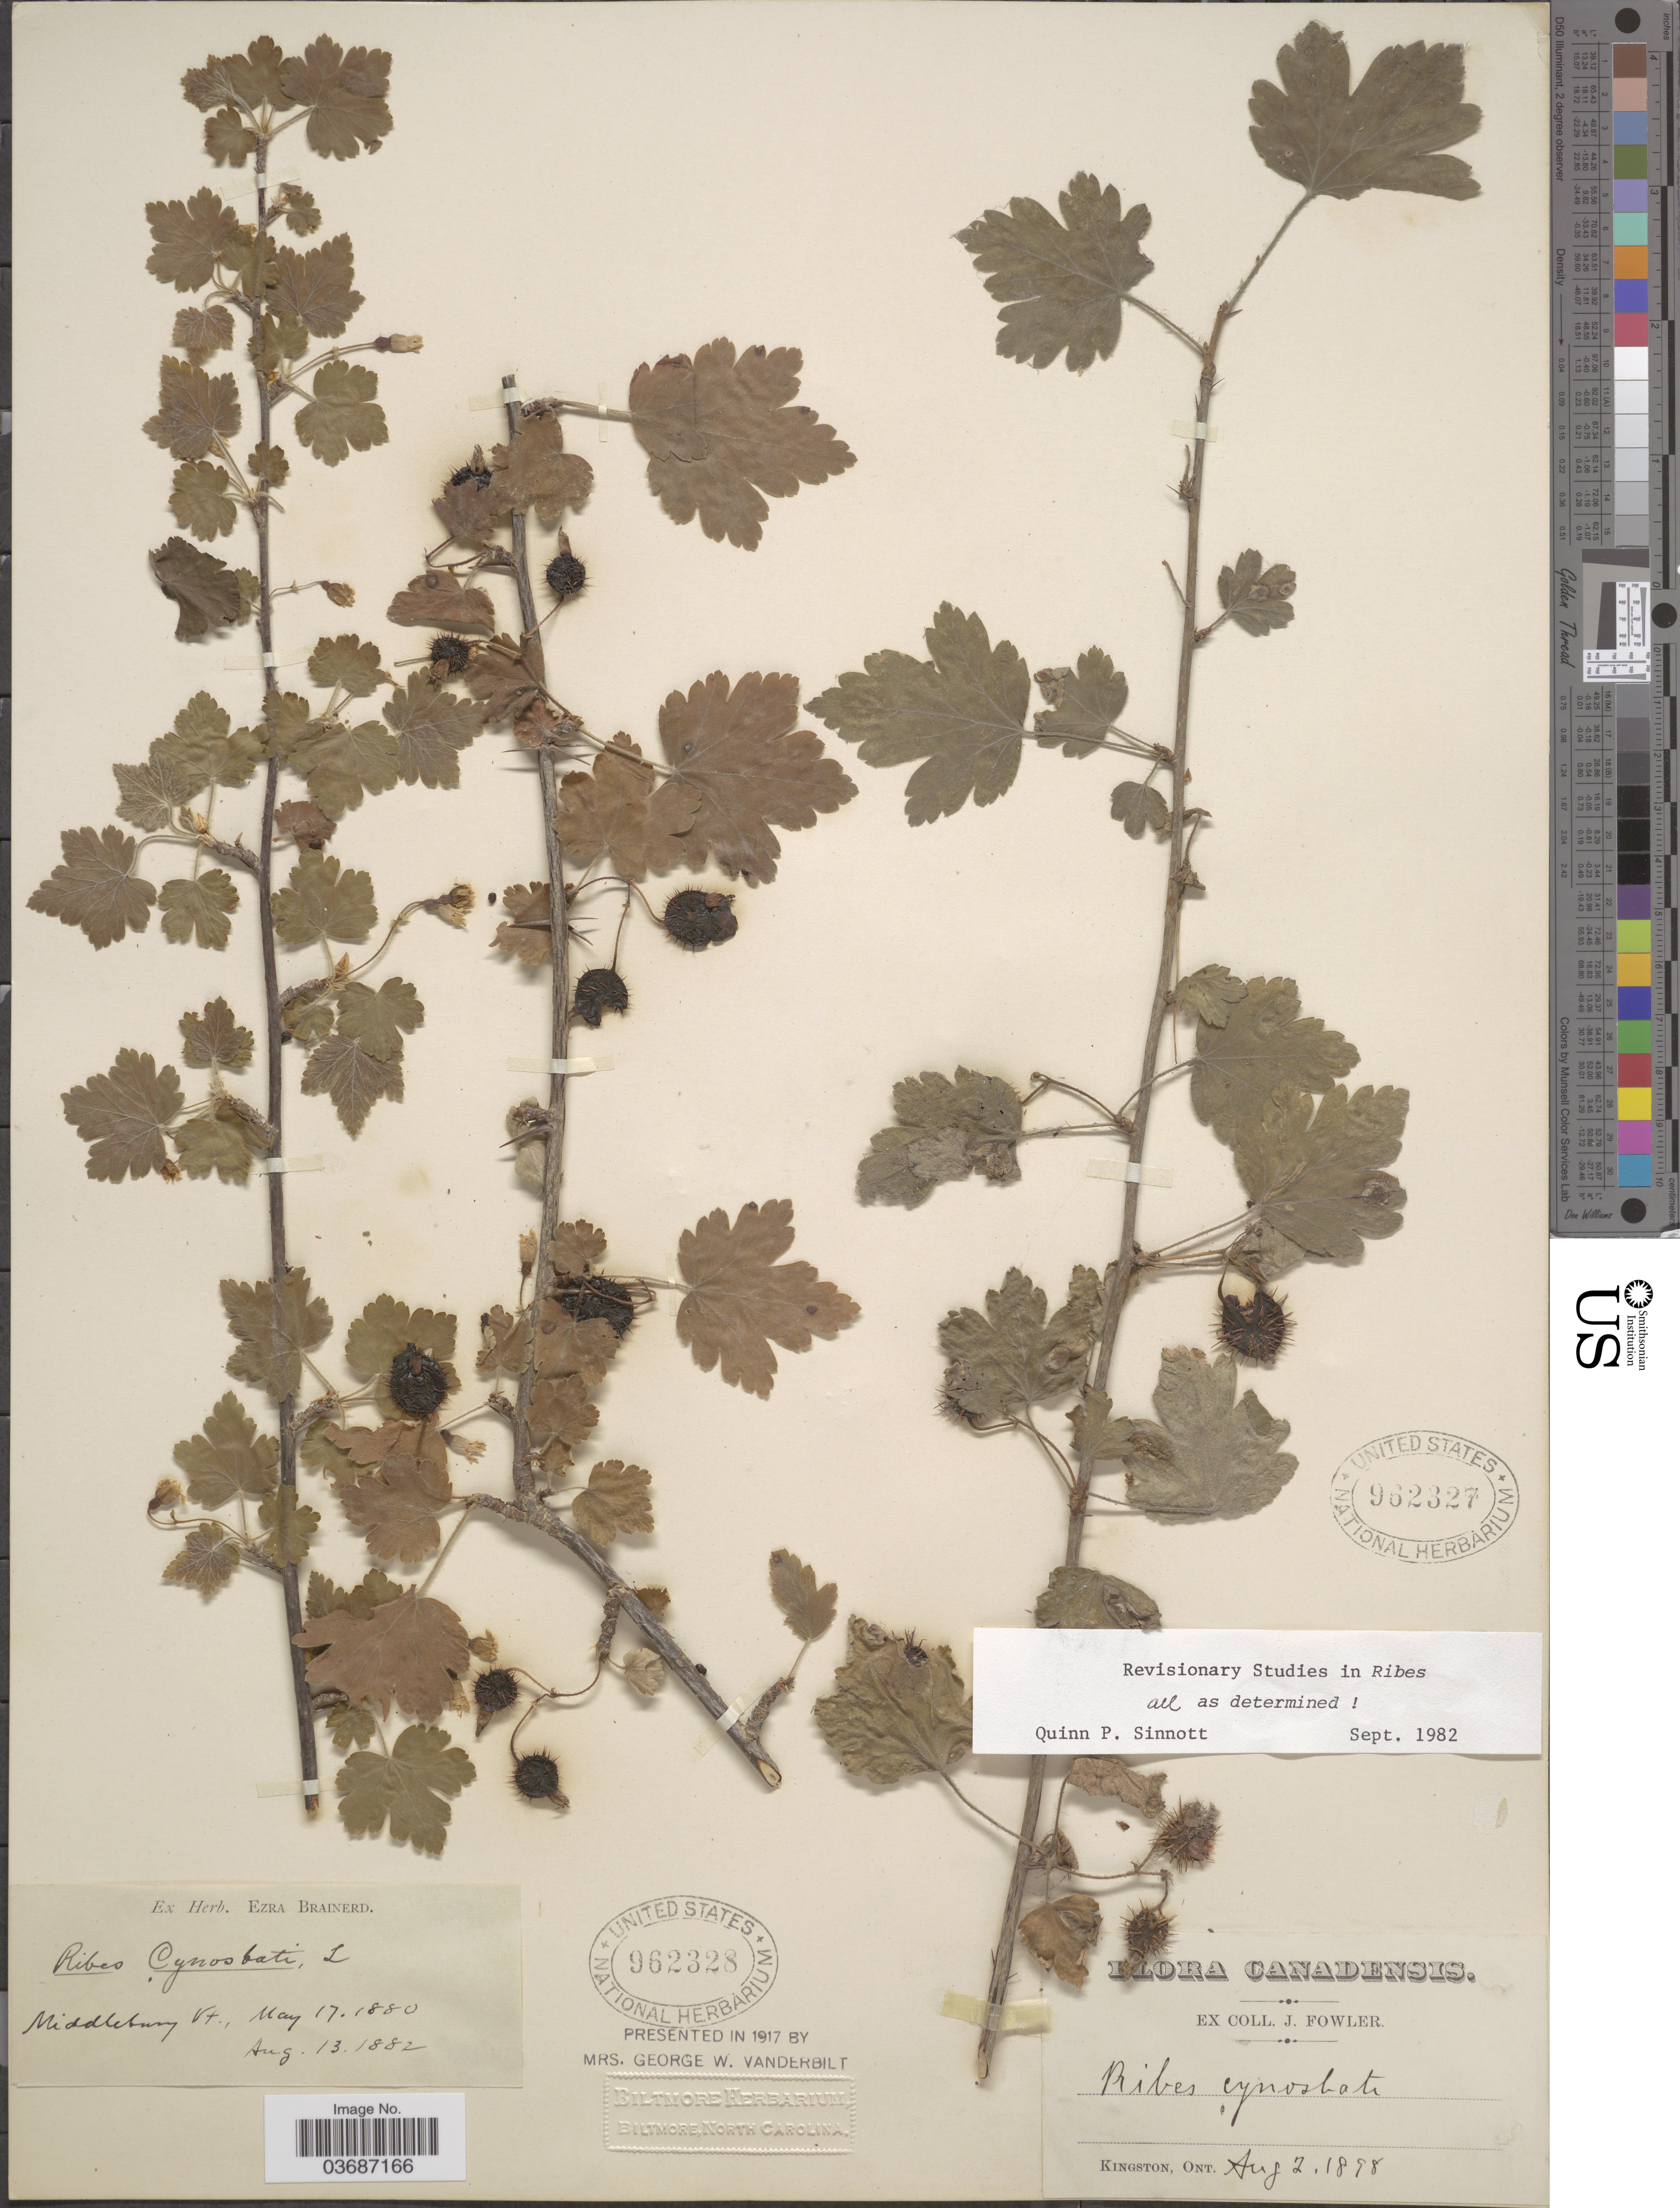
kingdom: Plantae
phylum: Tracheophyta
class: Magnoliopsida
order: Saxifragales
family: Grossulariaceae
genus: Ribes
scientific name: Ribes cynosbati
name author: L.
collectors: ex herb. Ezra Brainerd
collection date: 1880-05-17/1882-08-13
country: United States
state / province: Vermont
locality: Middleburg.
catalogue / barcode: US 962328